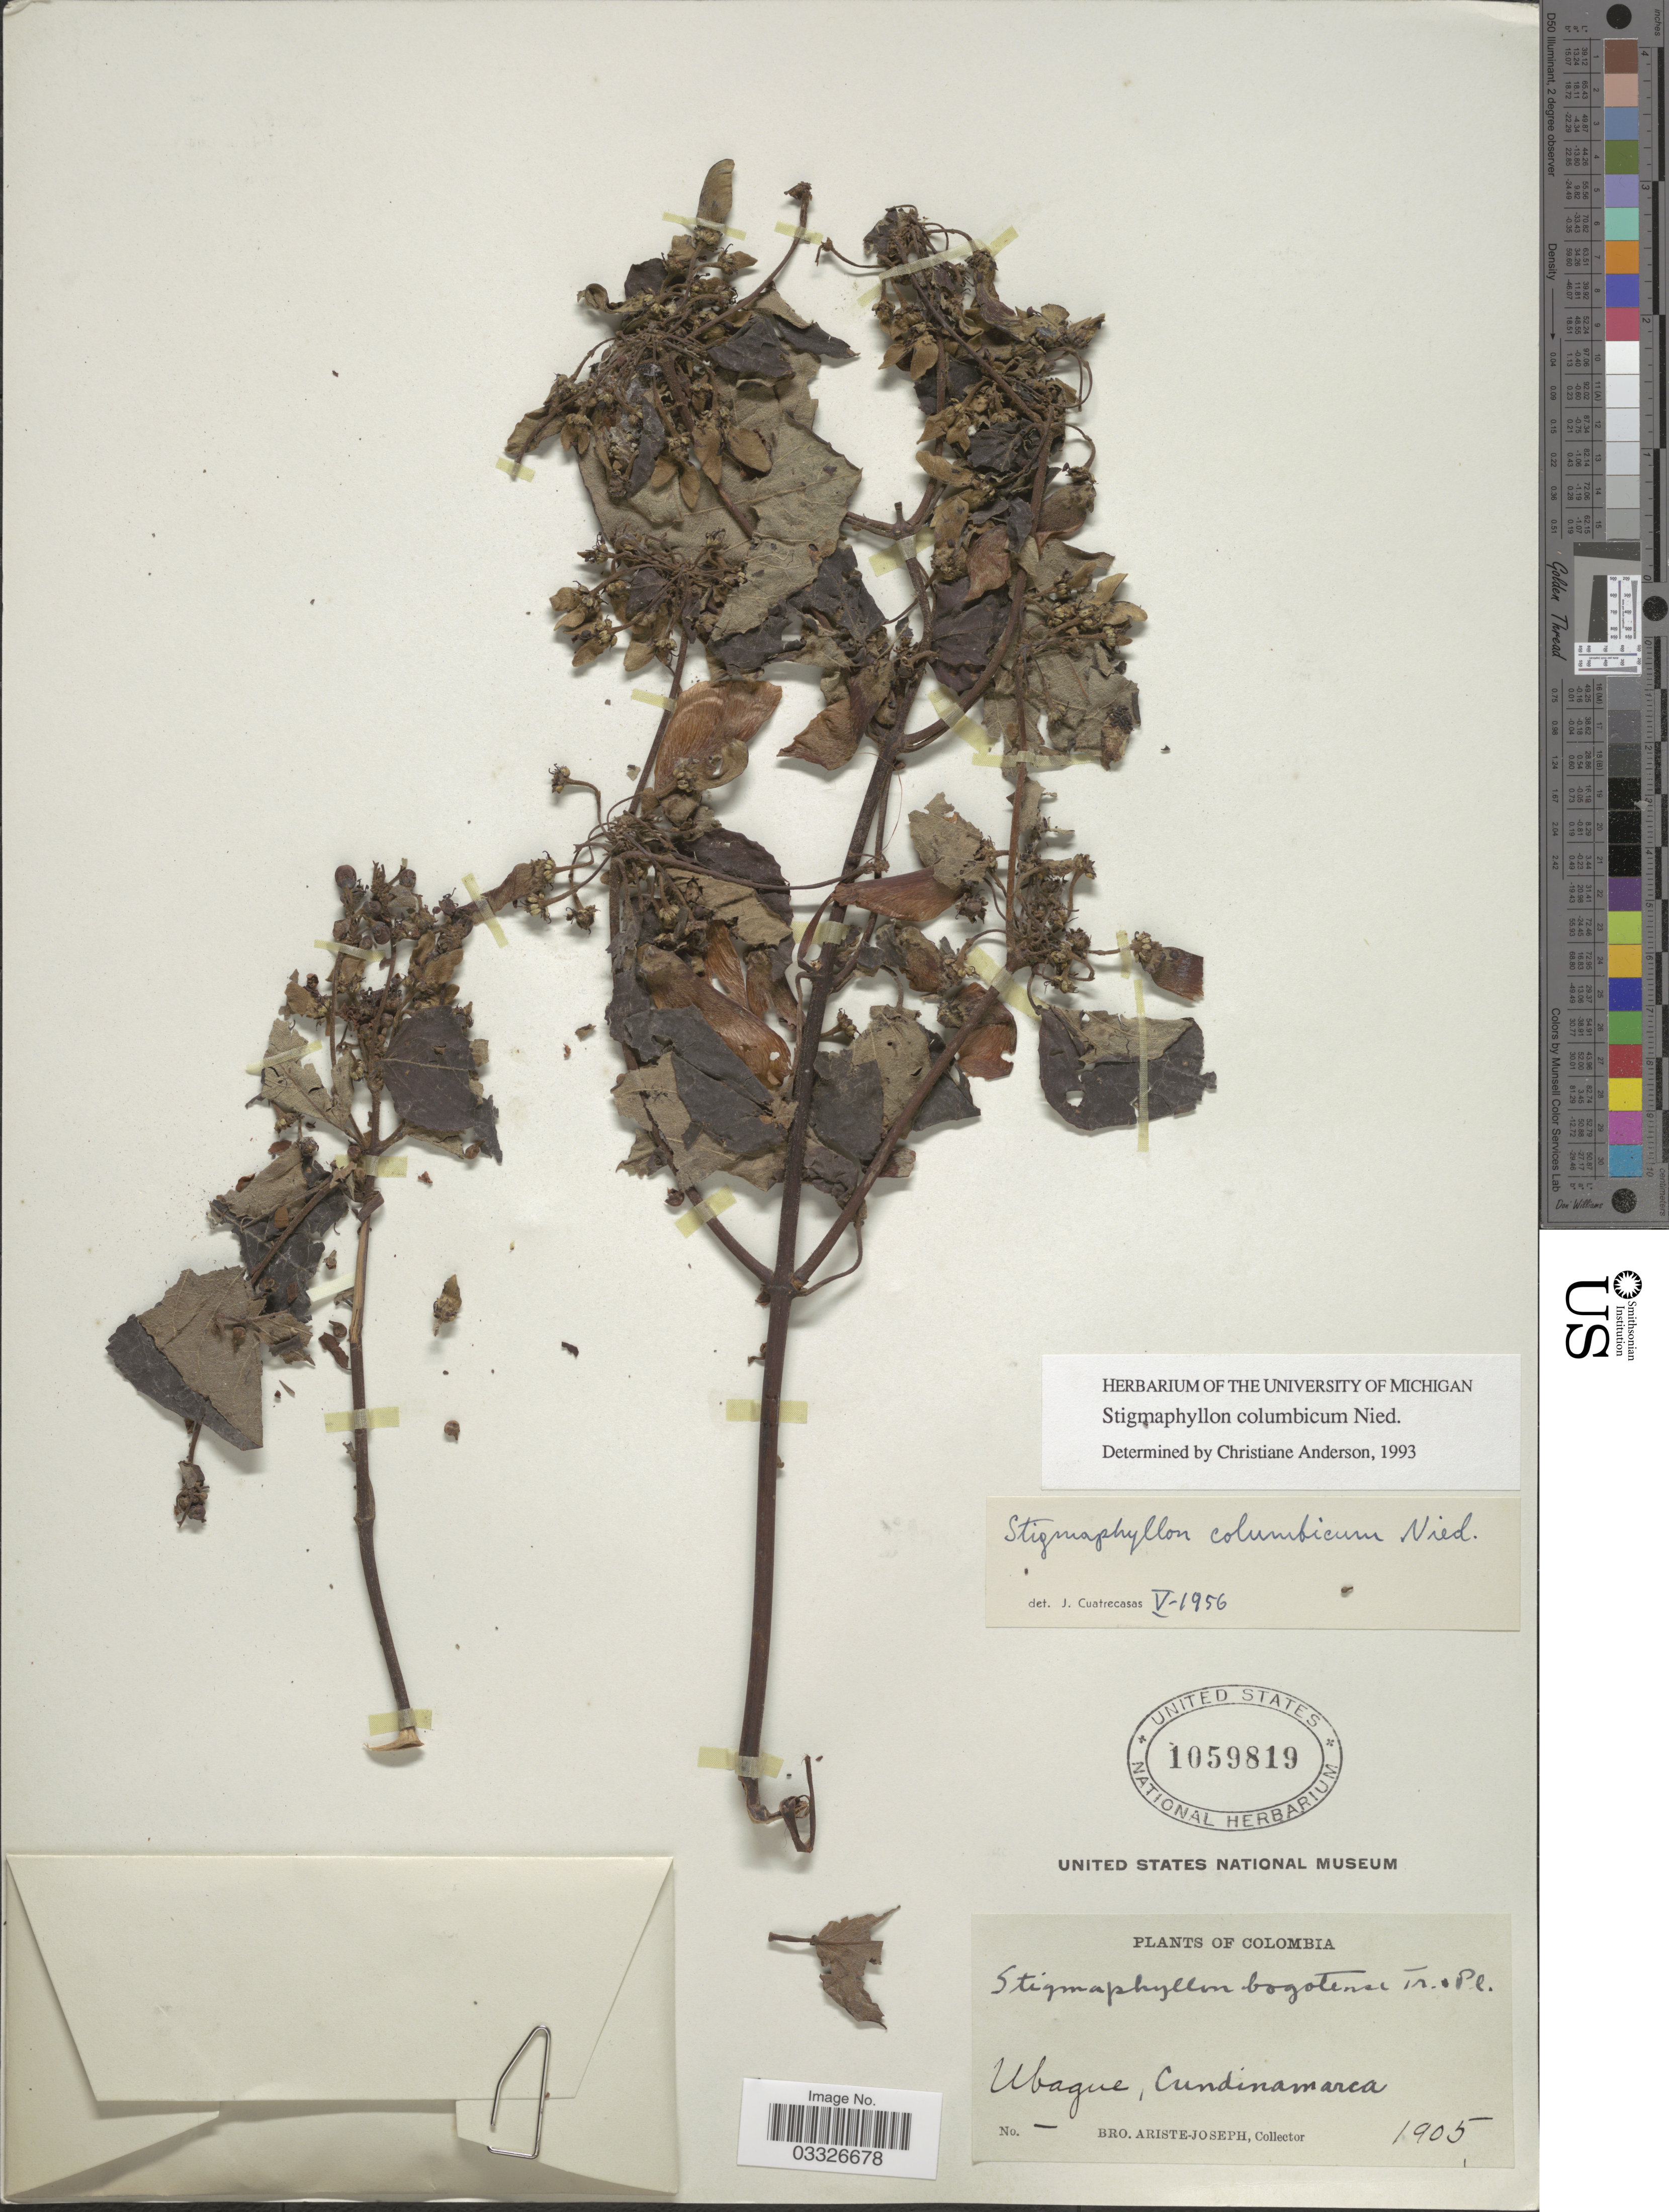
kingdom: Plantae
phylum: Tracheophyta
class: Magnoliopsida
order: Malpighiales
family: Malpighiaceae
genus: Stigmaphyllon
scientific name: Stigmaphyllon columbicum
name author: Nied.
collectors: Bro. Ariste-Joseph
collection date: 1905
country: Colombia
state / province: Cundinamarca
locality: Ubague.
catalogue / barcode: US 1059819